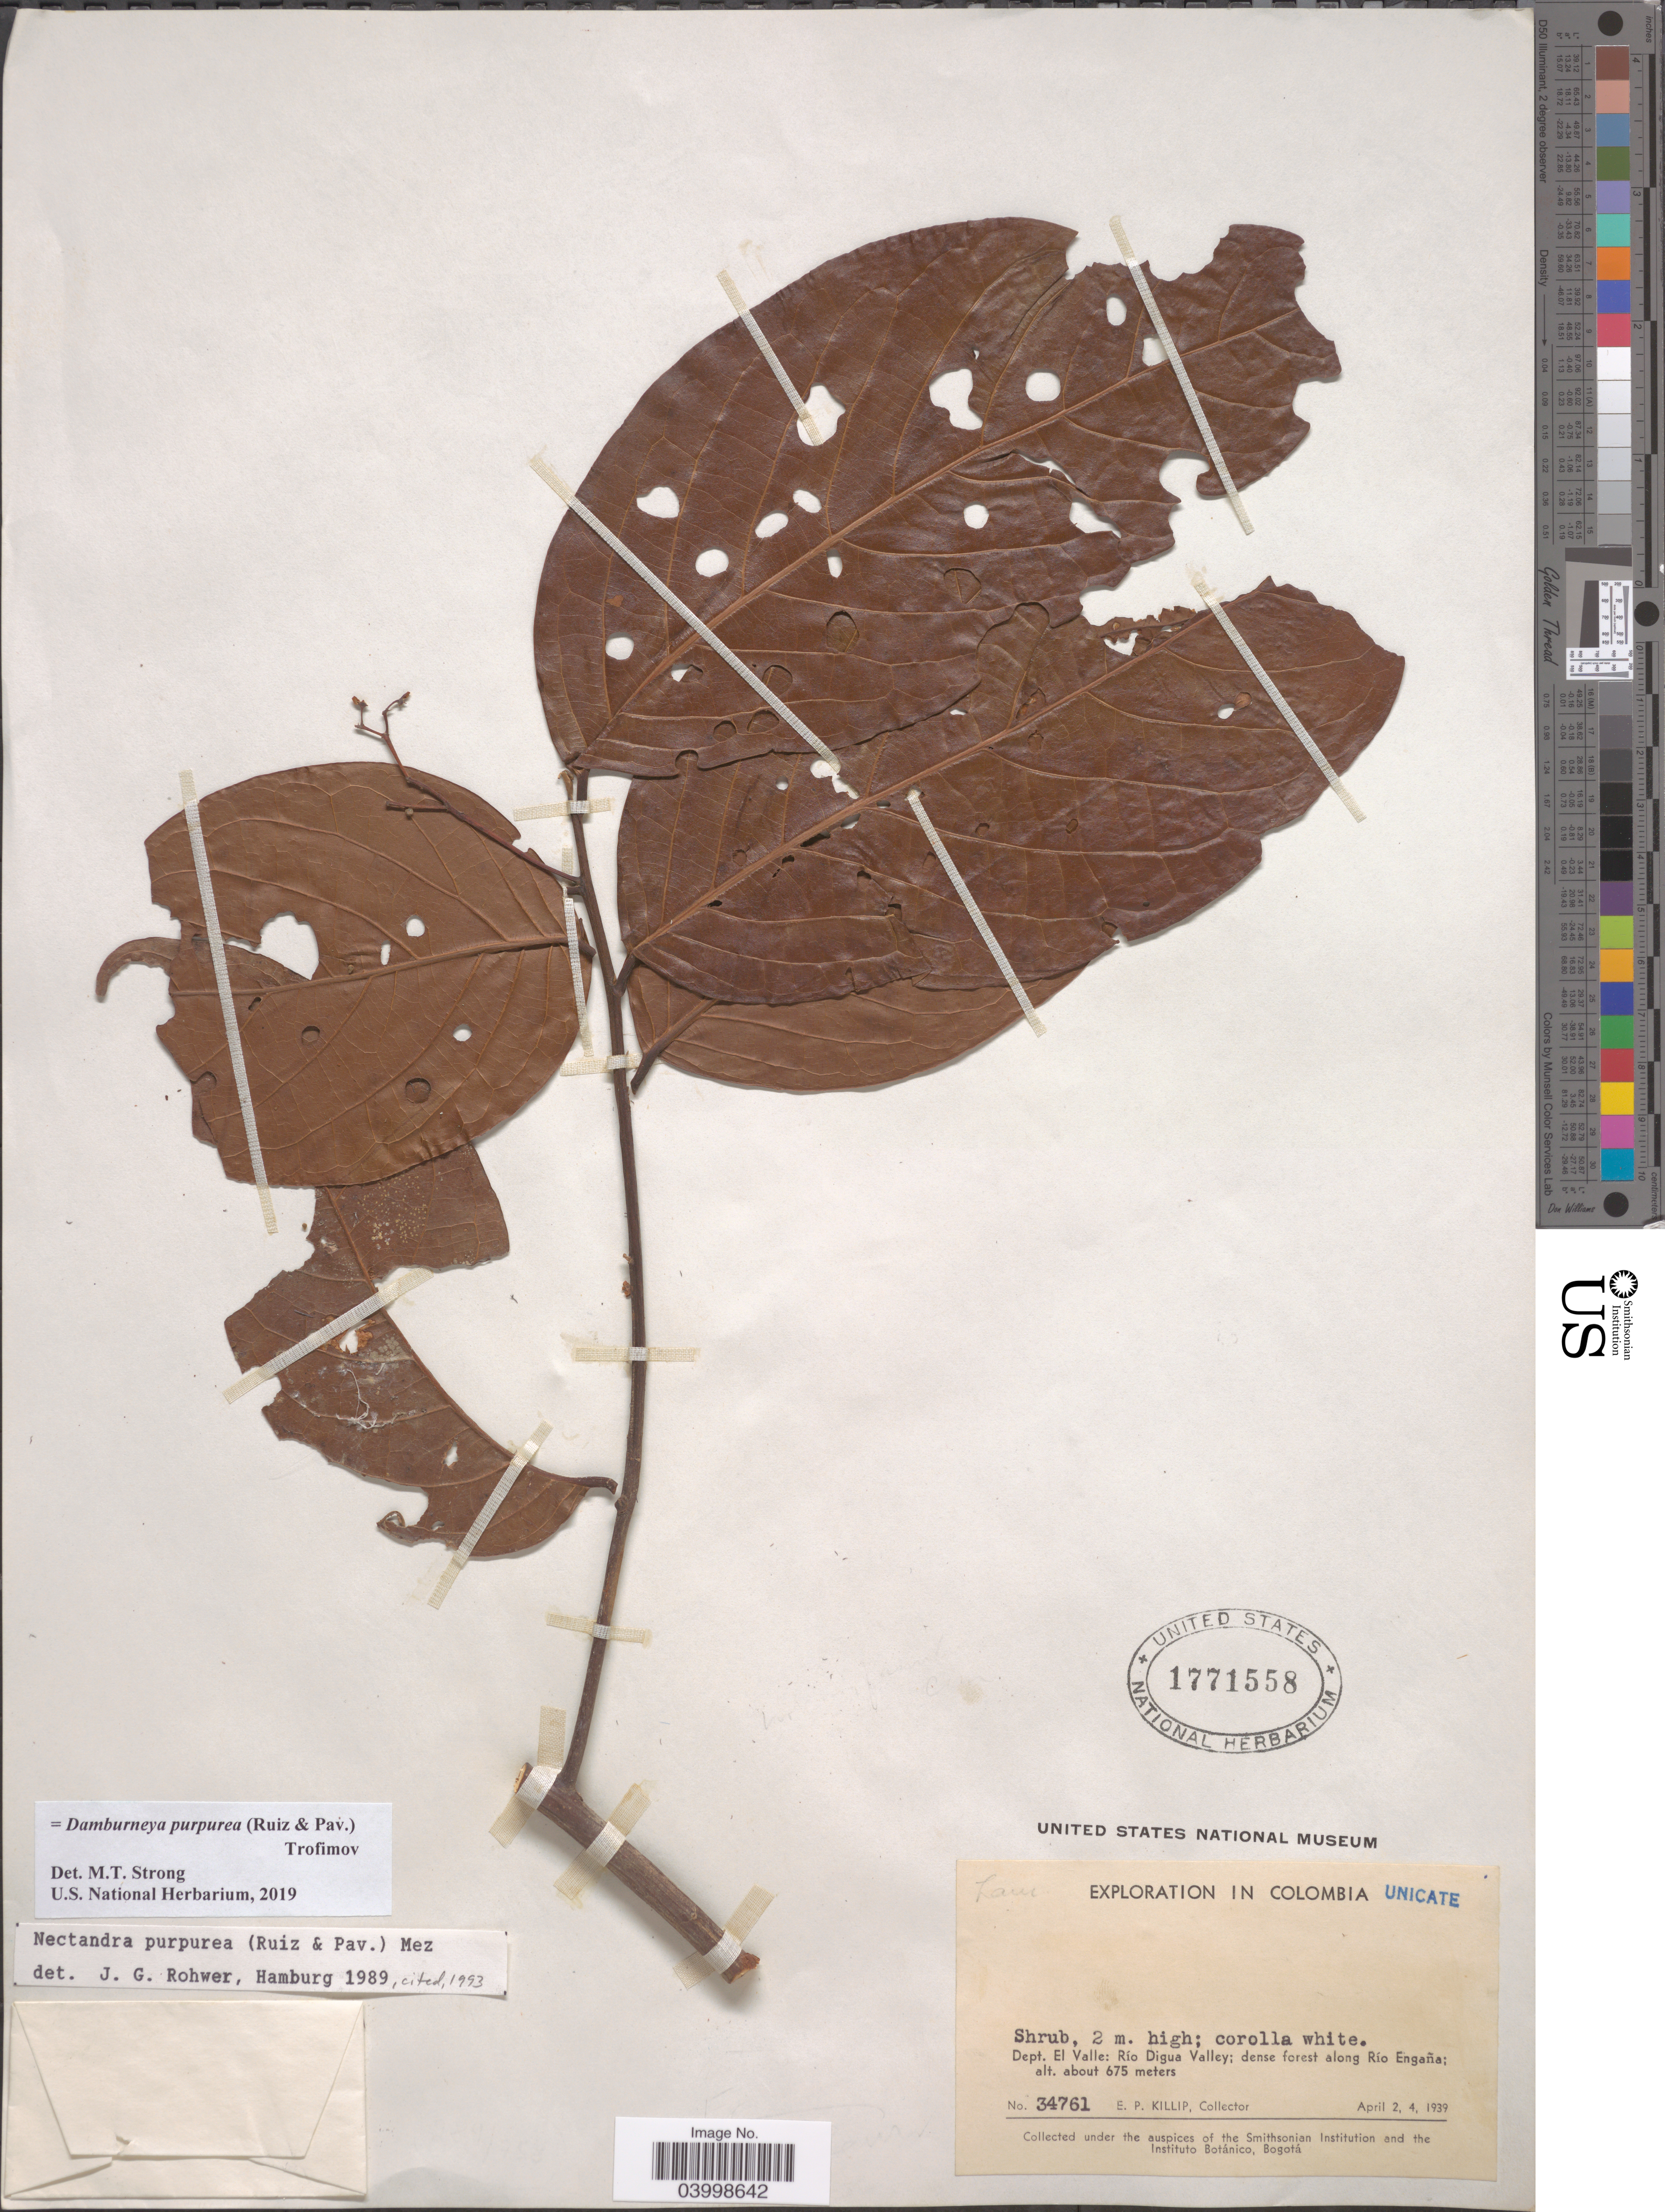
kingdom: Plantae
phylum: Tracheophyta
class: Magnoliopsida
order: Laurales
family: Lauraceae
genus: Damburneya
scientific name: Damburneya purpurea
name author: (Ruiz & Pav.) Trofimov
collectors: E. P. Killip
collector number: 34761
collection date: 1939-04-02/1939-04-04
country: Colombia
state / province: Valle del Cauca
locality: Dept. El Valle: Río Digua Valley; dense forest along Río Engaña.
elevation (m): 675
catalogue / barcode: US 1771558